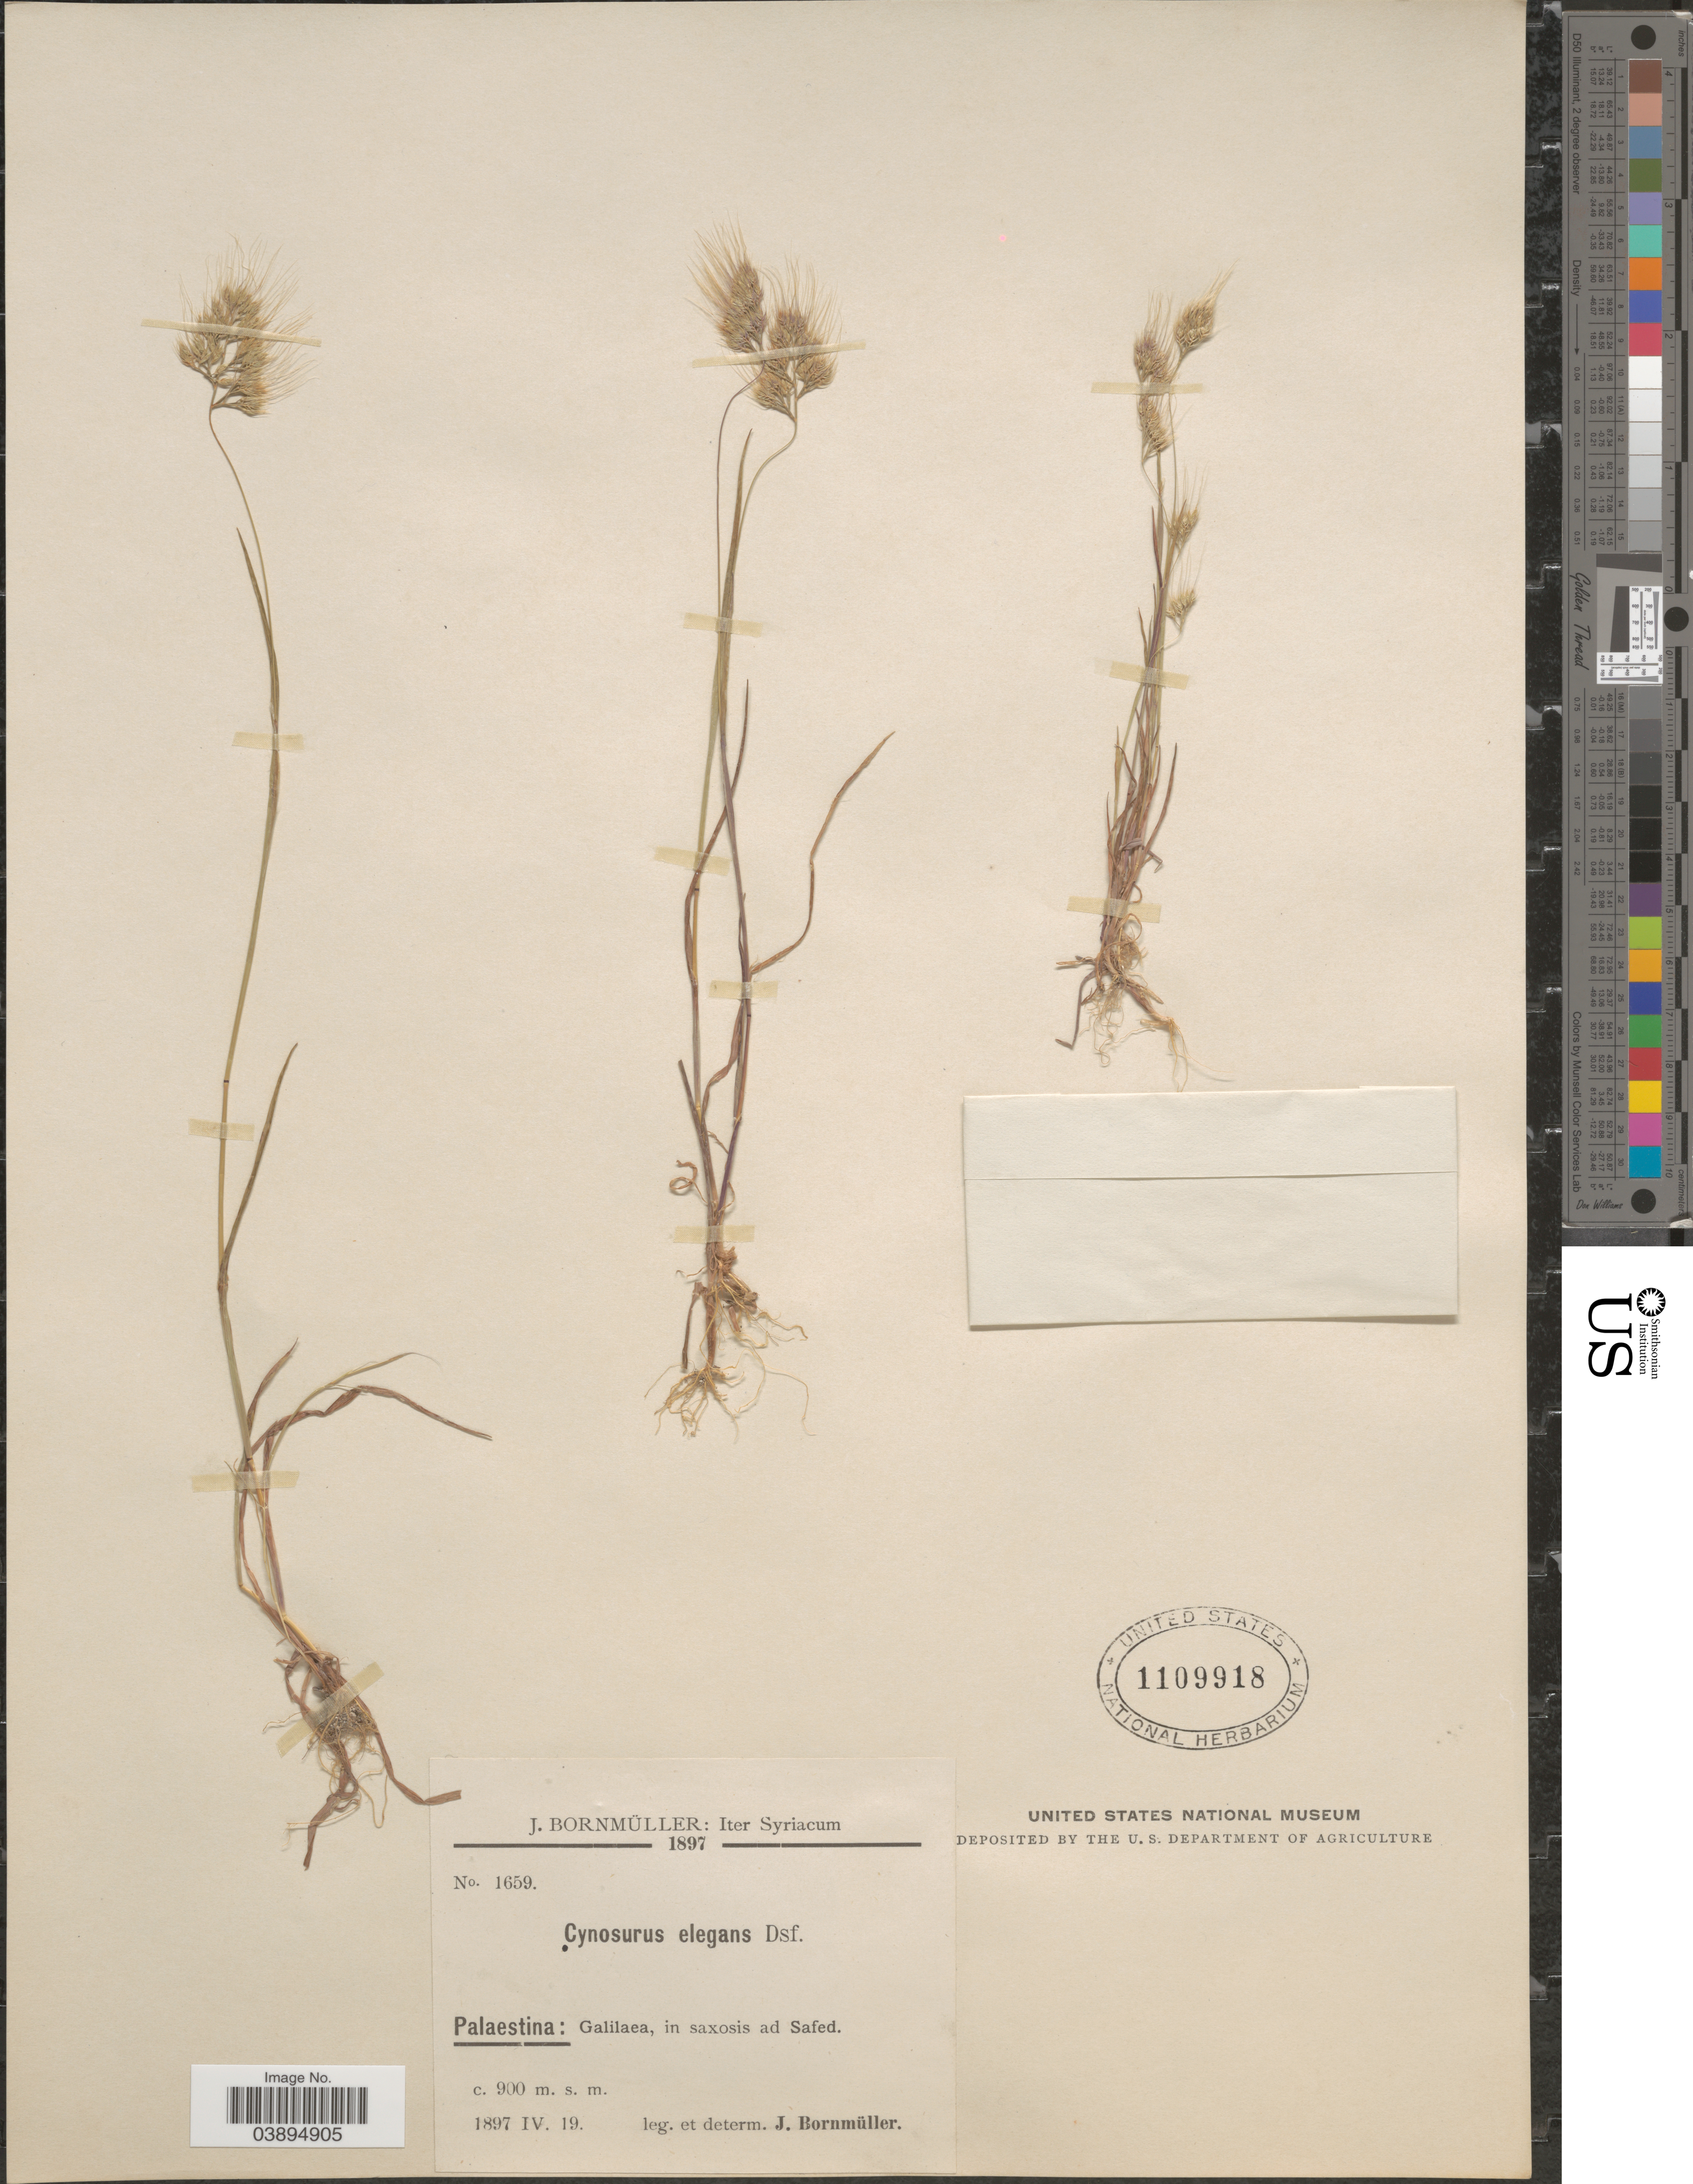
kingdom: Plantae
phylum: Tracheophyta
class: Liliopsida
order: Poales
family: Poaceae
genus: Cynosurus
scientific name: Cynosurus elegans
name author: Desf.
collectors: J. Bornmüller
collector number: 1659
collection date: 1897-04-19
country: Israel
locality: Iter Syriacum. Palaestina: Galilaea, in saxosis ad Safed.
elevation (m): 900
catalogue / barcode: US 1109918